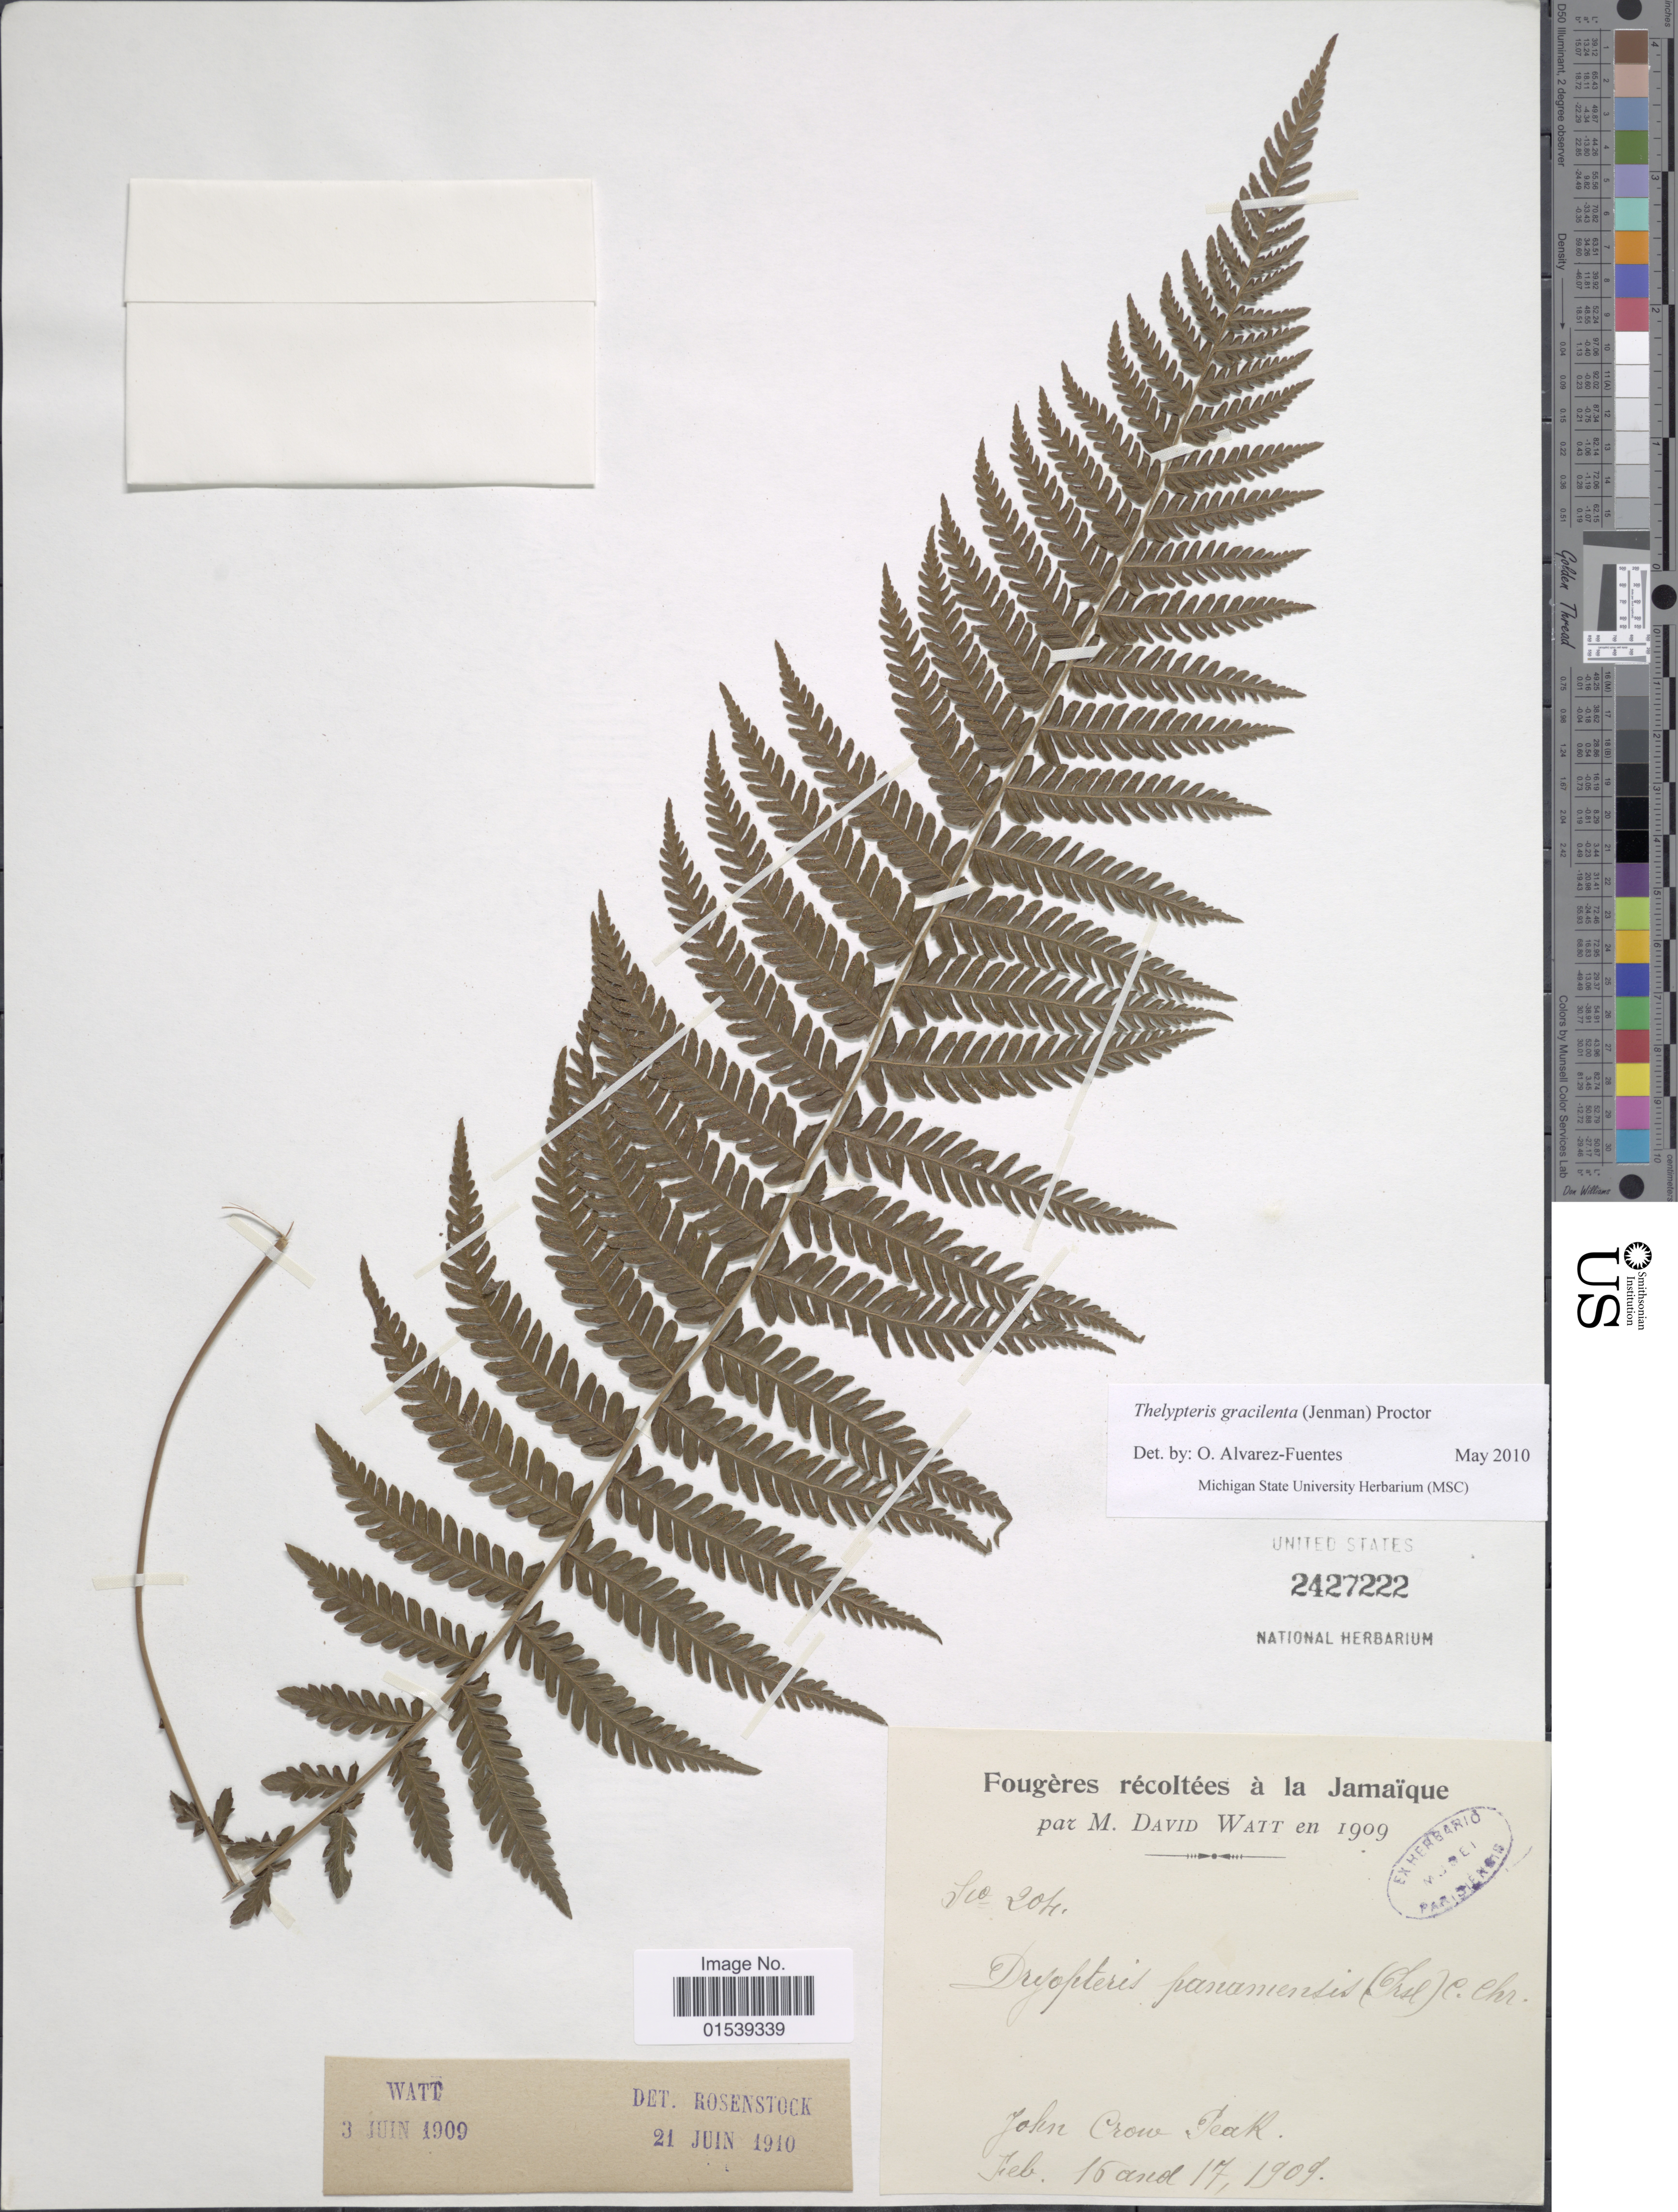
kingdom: Plantae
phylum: Tracheophyta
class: Polypodiopsida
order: Polypodiales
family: Thelypteridaceae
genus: Amauropelta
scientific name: Amauropelta gracilienta (Jenman) comb. nov., ined. 2015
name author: (Jenman)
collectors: M. Watt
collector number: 204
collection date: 1909-02-16/1909-02-17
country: Jamaica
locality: Jamaique, John Crow Peak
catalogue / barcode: US 2427222